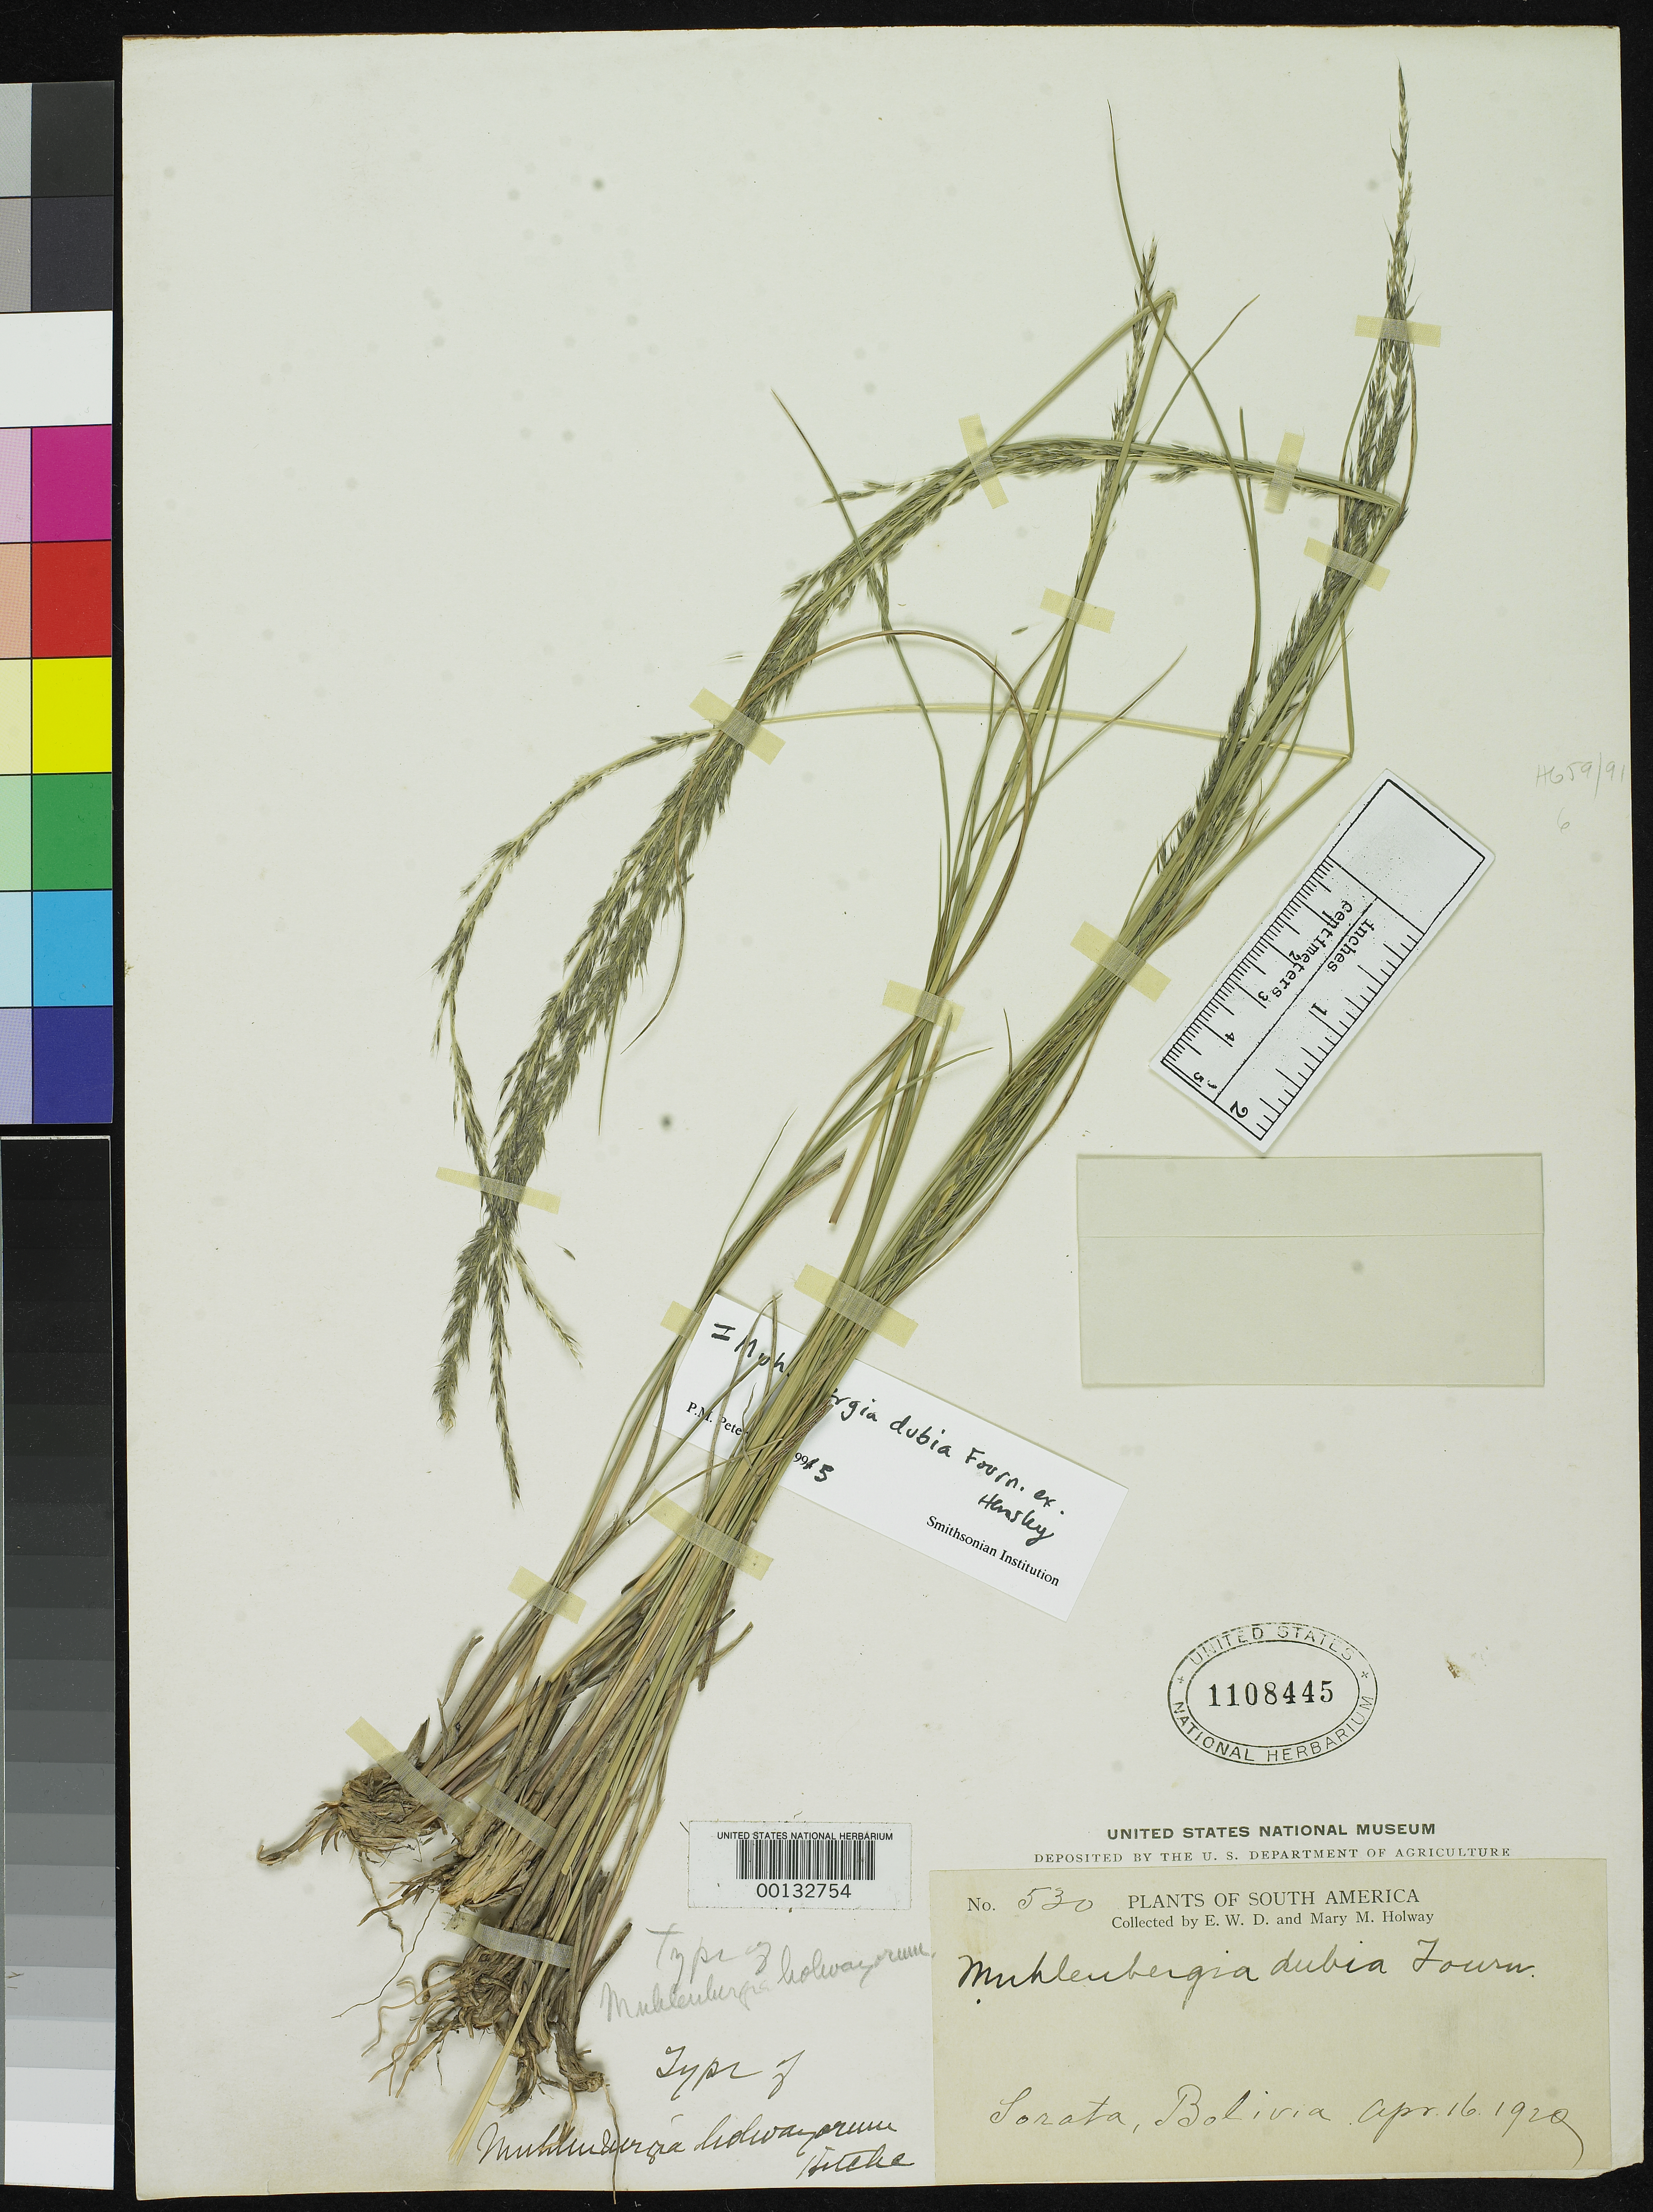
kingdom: Plantae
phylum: Tracheophyta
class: Liliopsida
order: Poales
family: Poaceae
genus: Muhlenbergia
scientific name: Muhlenbergia holwayorum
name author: Hitchc.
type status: Holotype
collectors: E. W. D. Holway & M. M. Holway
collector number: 530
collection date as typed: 16 Apr 1920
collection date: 1920-04-16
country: Bolivia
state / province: La Paz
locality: Sorata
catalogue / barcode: US 1108445